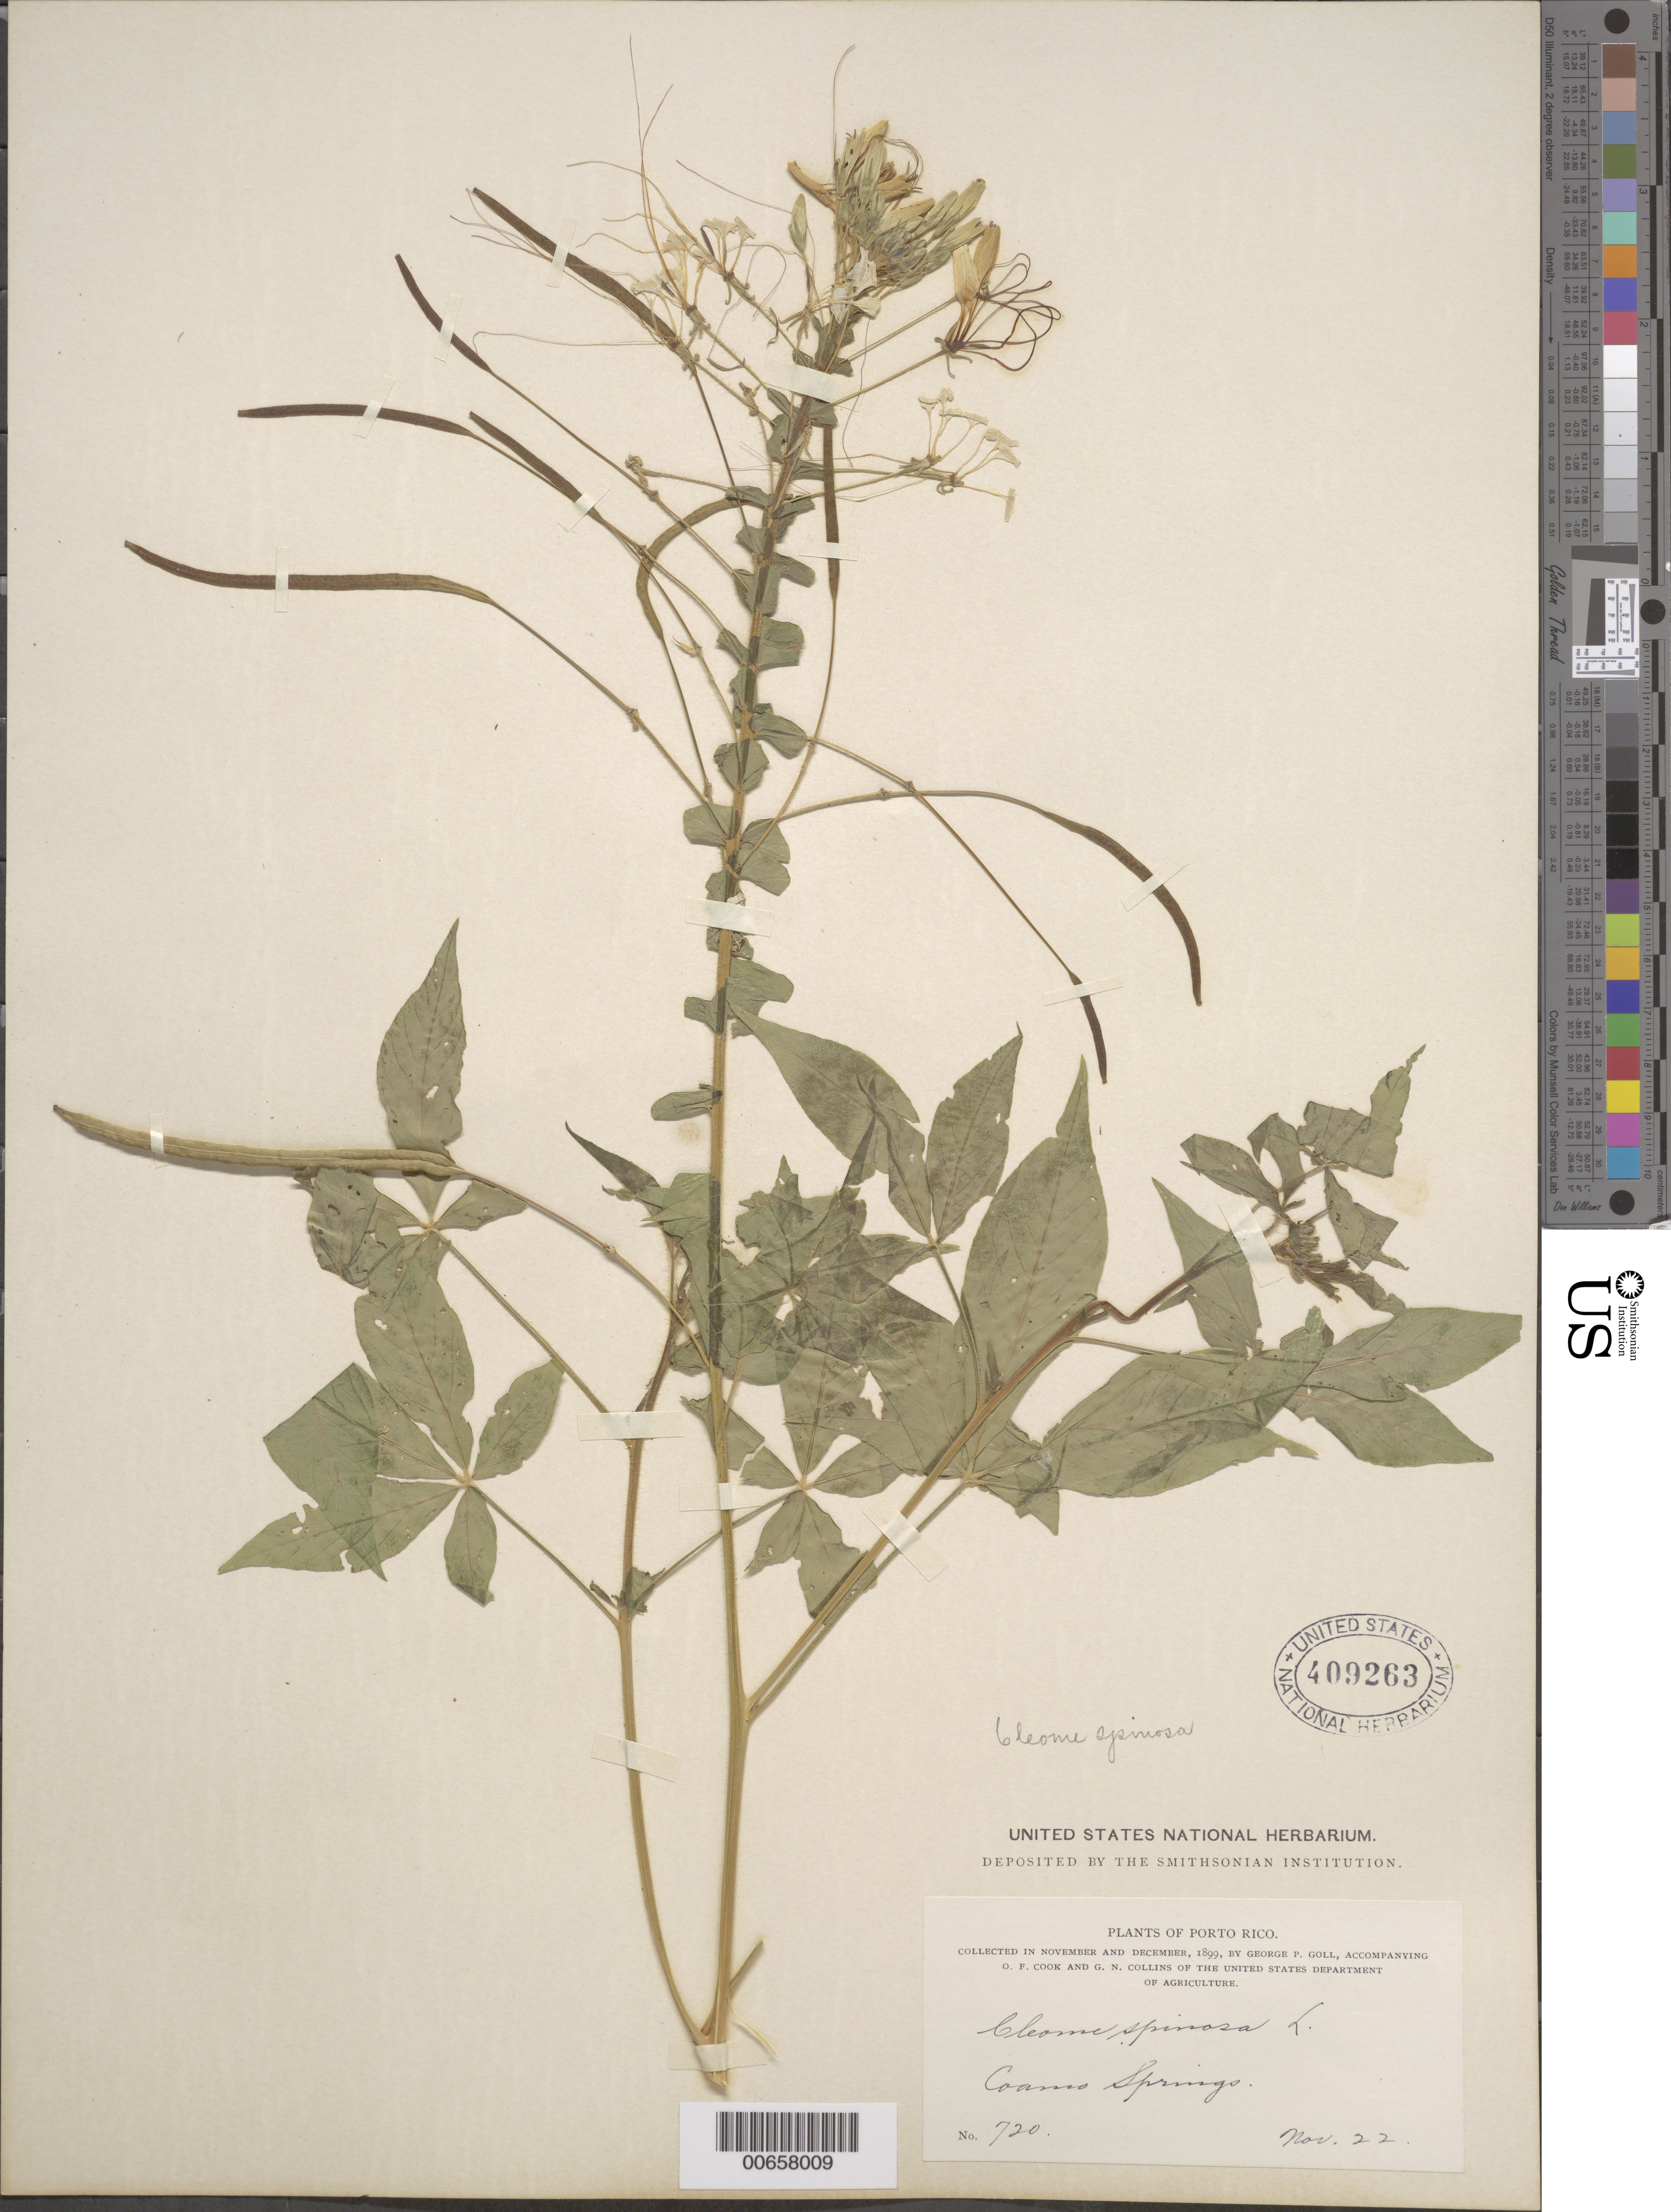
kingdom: Plantae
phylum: Tracheophyta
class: Magnoliopsida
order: Brassicales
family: Cleomaceae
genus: Tarenaya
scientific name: Tarenaya spinosa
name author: (Jacq.) Raf.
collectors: G. Goll, O. F. Cook & G. Collins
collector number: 720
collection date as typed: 22 Nov 1899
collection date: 1899-11-22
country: Puerto Rico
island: Greater Antilles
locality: Coamo Springs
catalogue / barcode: US 409263